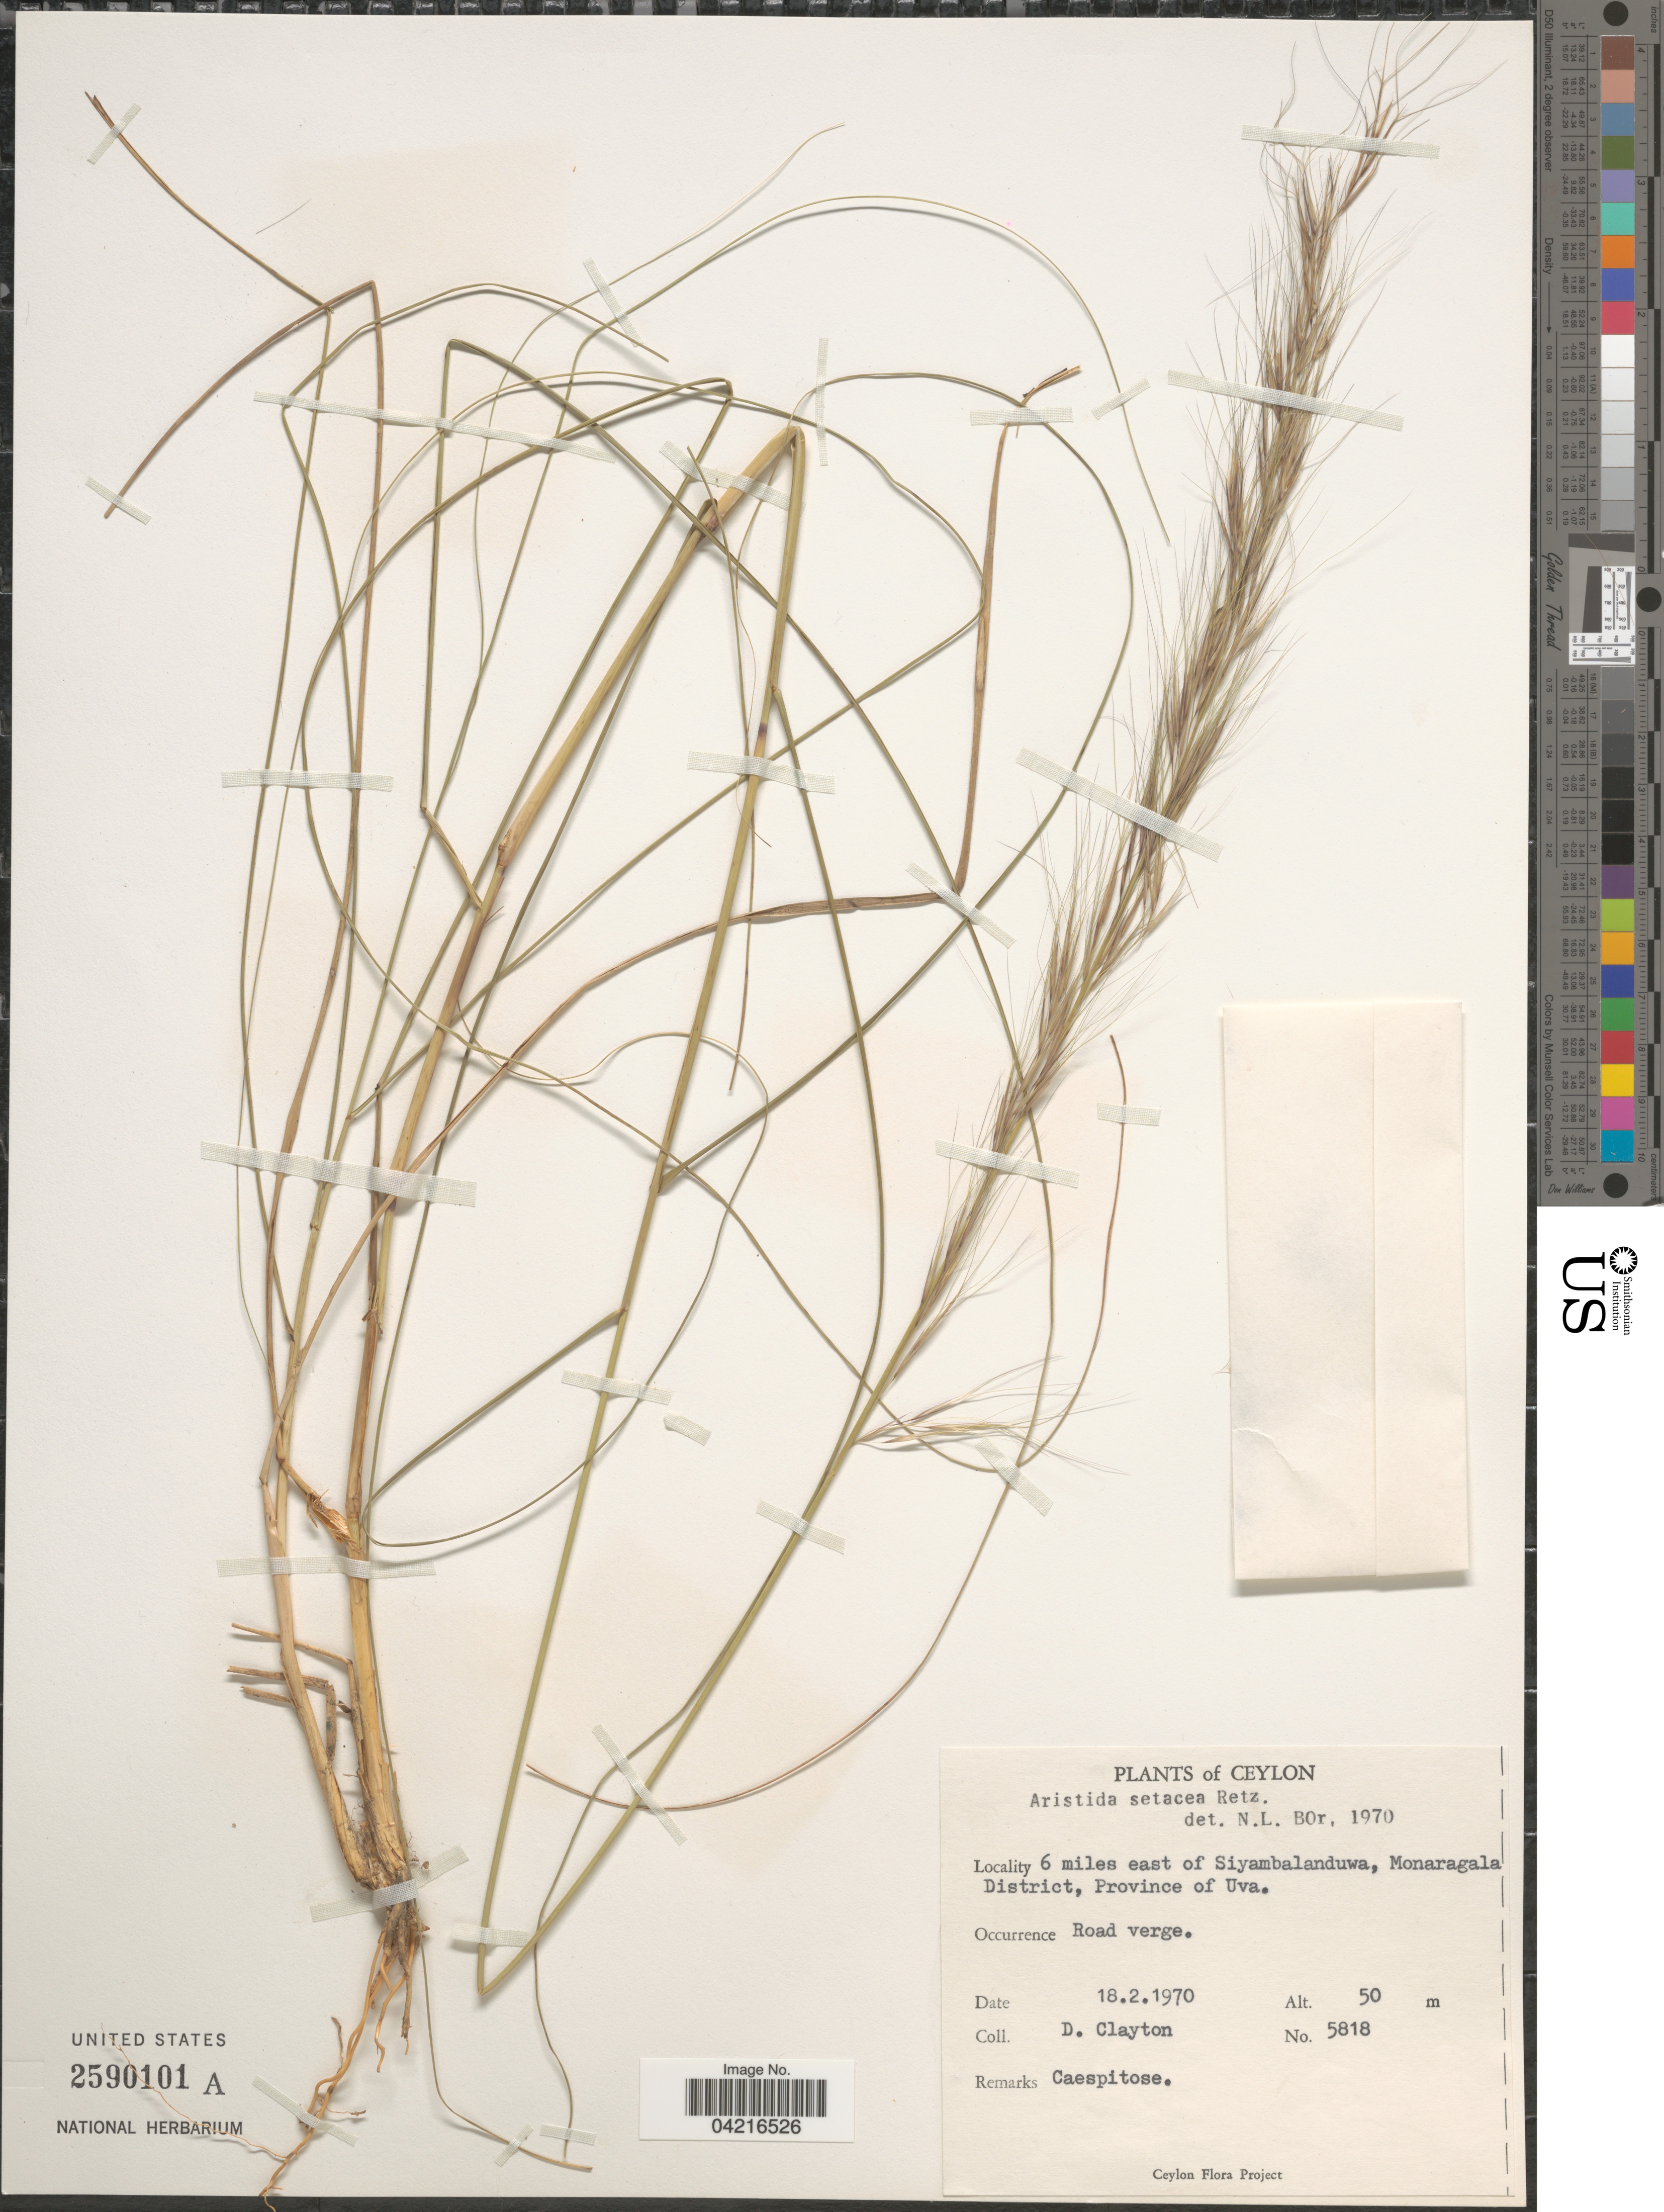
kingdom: Plantae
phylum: Tracheophyta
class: Liliopsida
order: Poales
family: Poaceae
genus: Aristida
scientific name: Aristida setacea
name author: Retz.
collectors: D. Clayton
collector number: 5818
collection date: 1970-02-18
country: Sri Lanka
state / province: Uva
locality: Ceylon. 6 miles east of Siyambalanduwa, Monaragala District.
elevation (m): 50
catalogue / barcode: US 2590101A